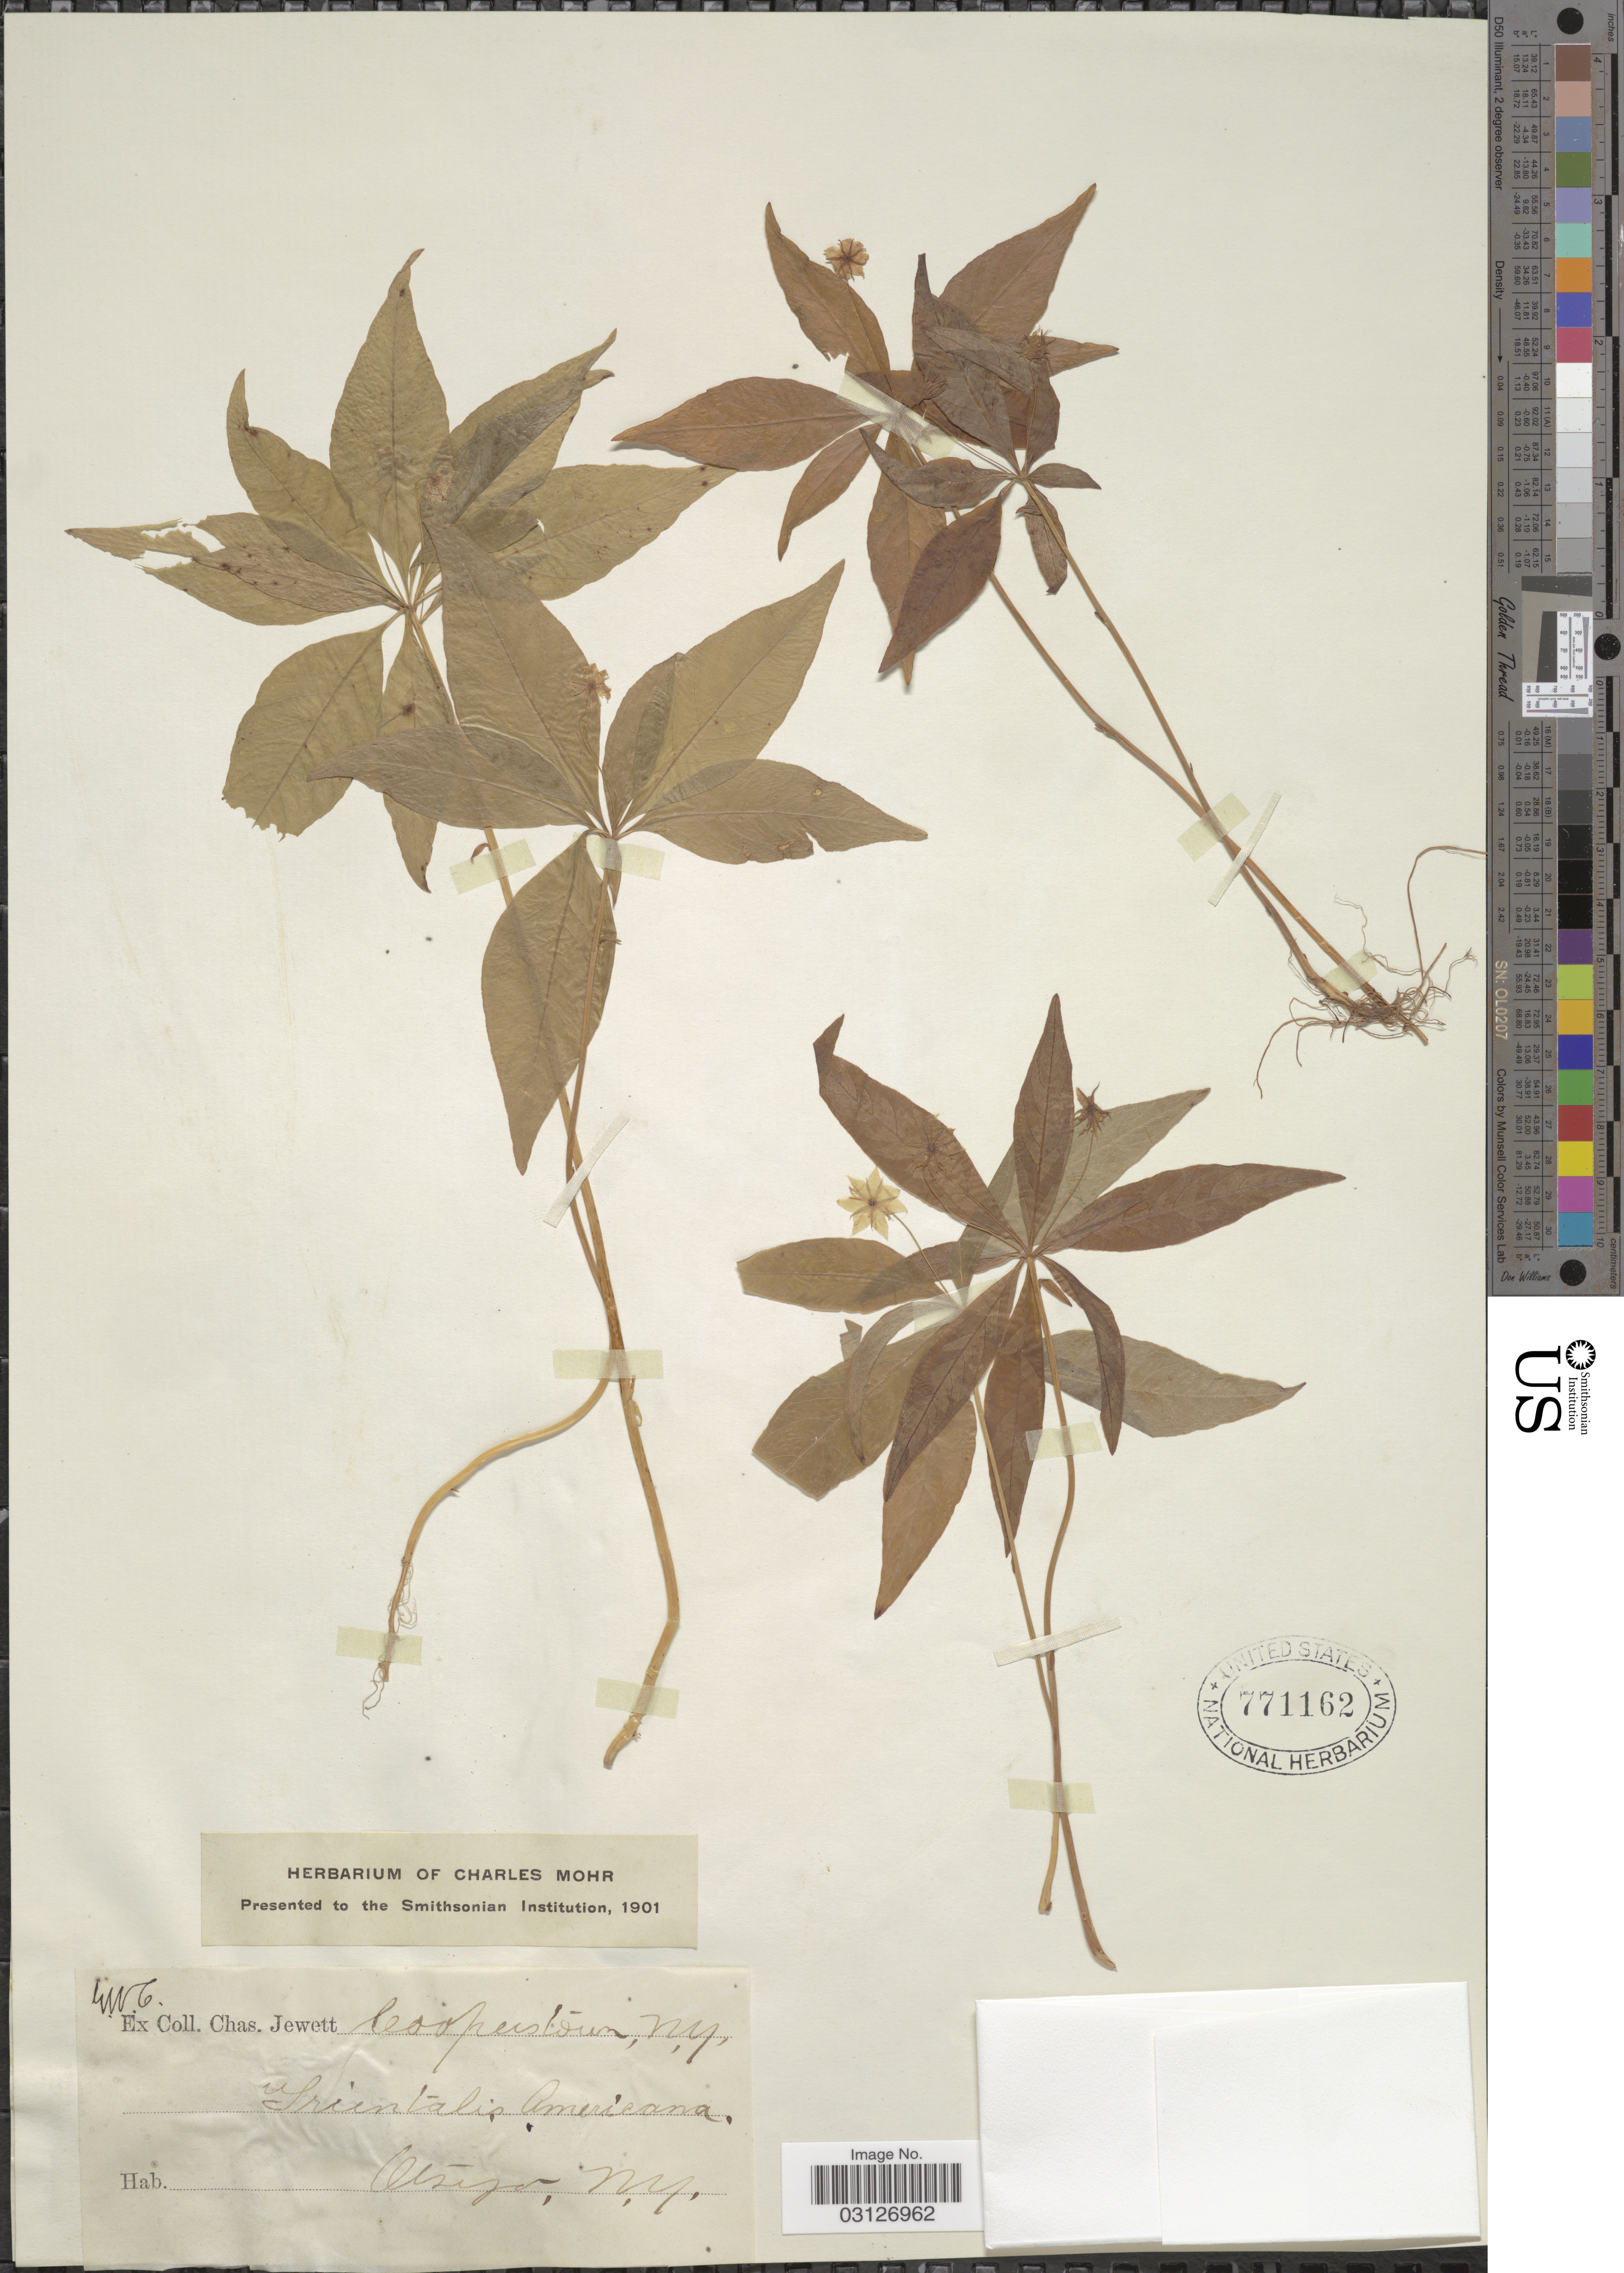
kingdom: Plantae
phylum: Tracheophyta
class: Magnoliopsida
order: Ericales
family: Primulaceae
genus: Trientalis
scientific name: Trientalis americana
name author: Pursh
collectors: C. Jewett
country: United States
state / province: New York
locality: Cooperstown. Otsego..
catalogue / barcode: US 771162